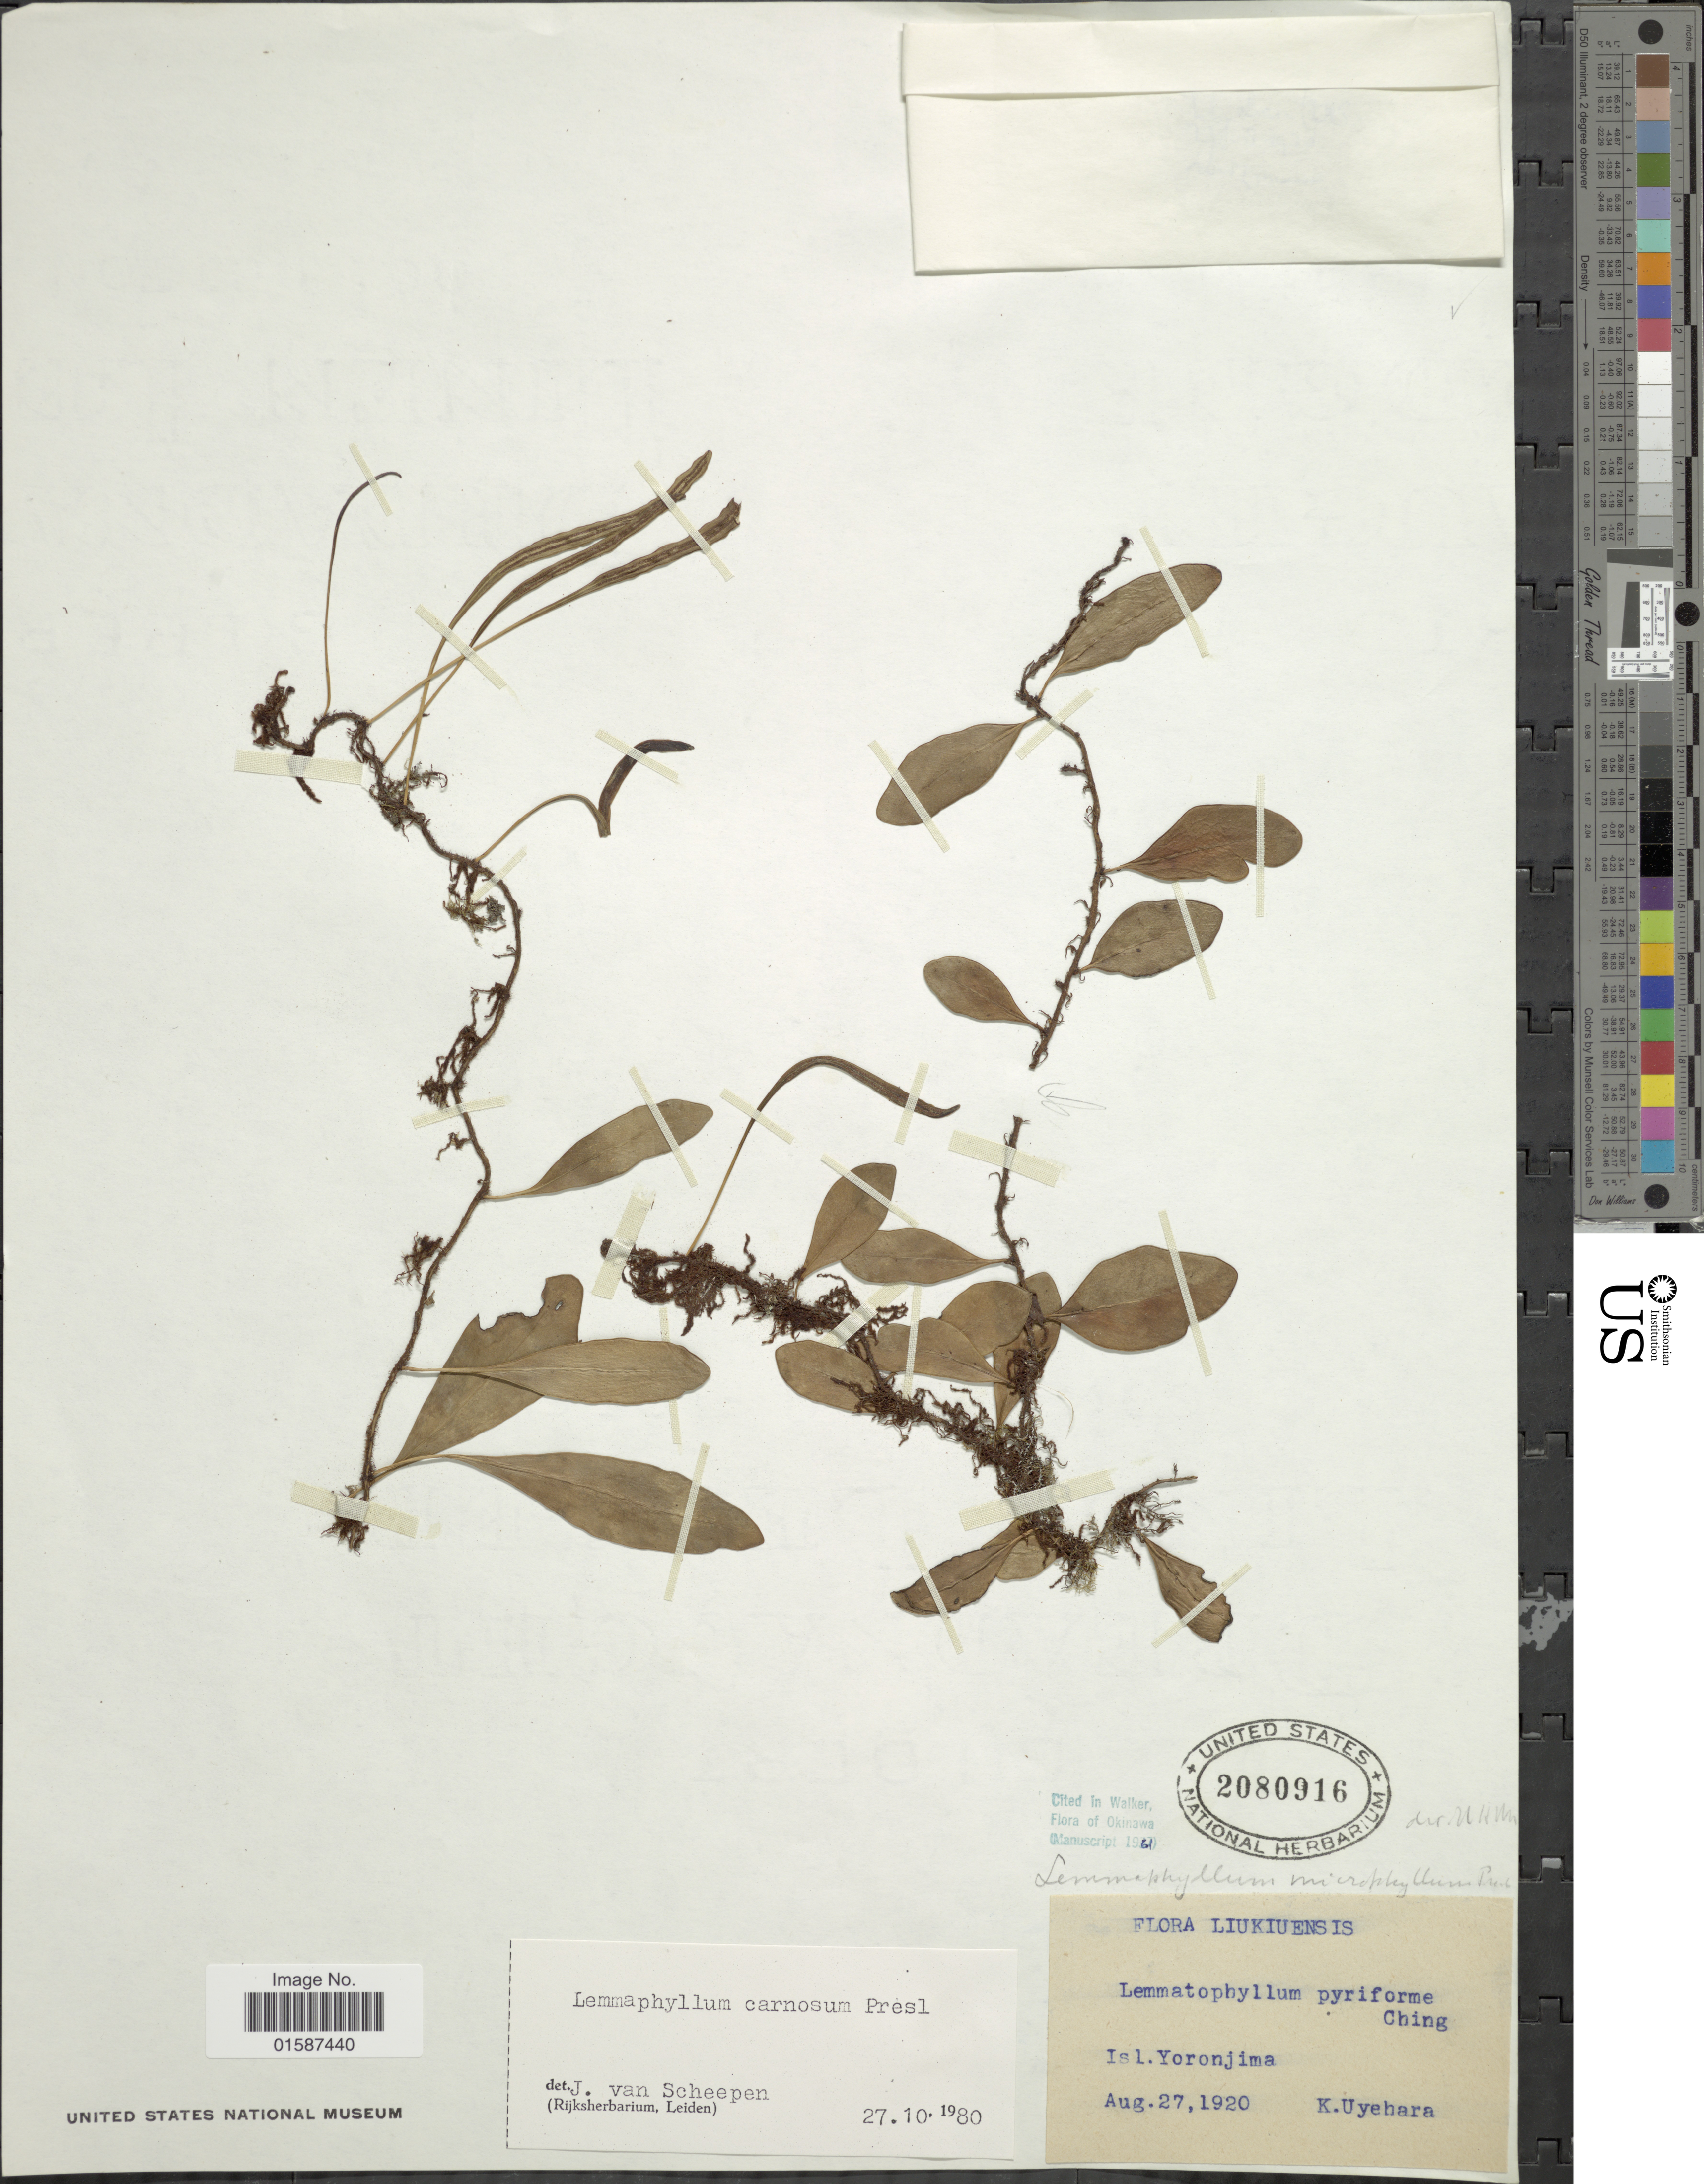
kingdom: Plantae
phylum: Tracheophyta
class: Polypodiopsida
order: Polypodiales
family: Polypodiaceae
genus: Lemmaphyllum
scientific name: Lemmaphyllum carnosum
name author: (J. Sm. ex Hook.) C. Presl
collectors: K. Uyehara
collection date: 1920-08-27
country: Japan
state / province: Okinawa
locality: Isl. Yoronjima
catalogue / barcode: US 2080916